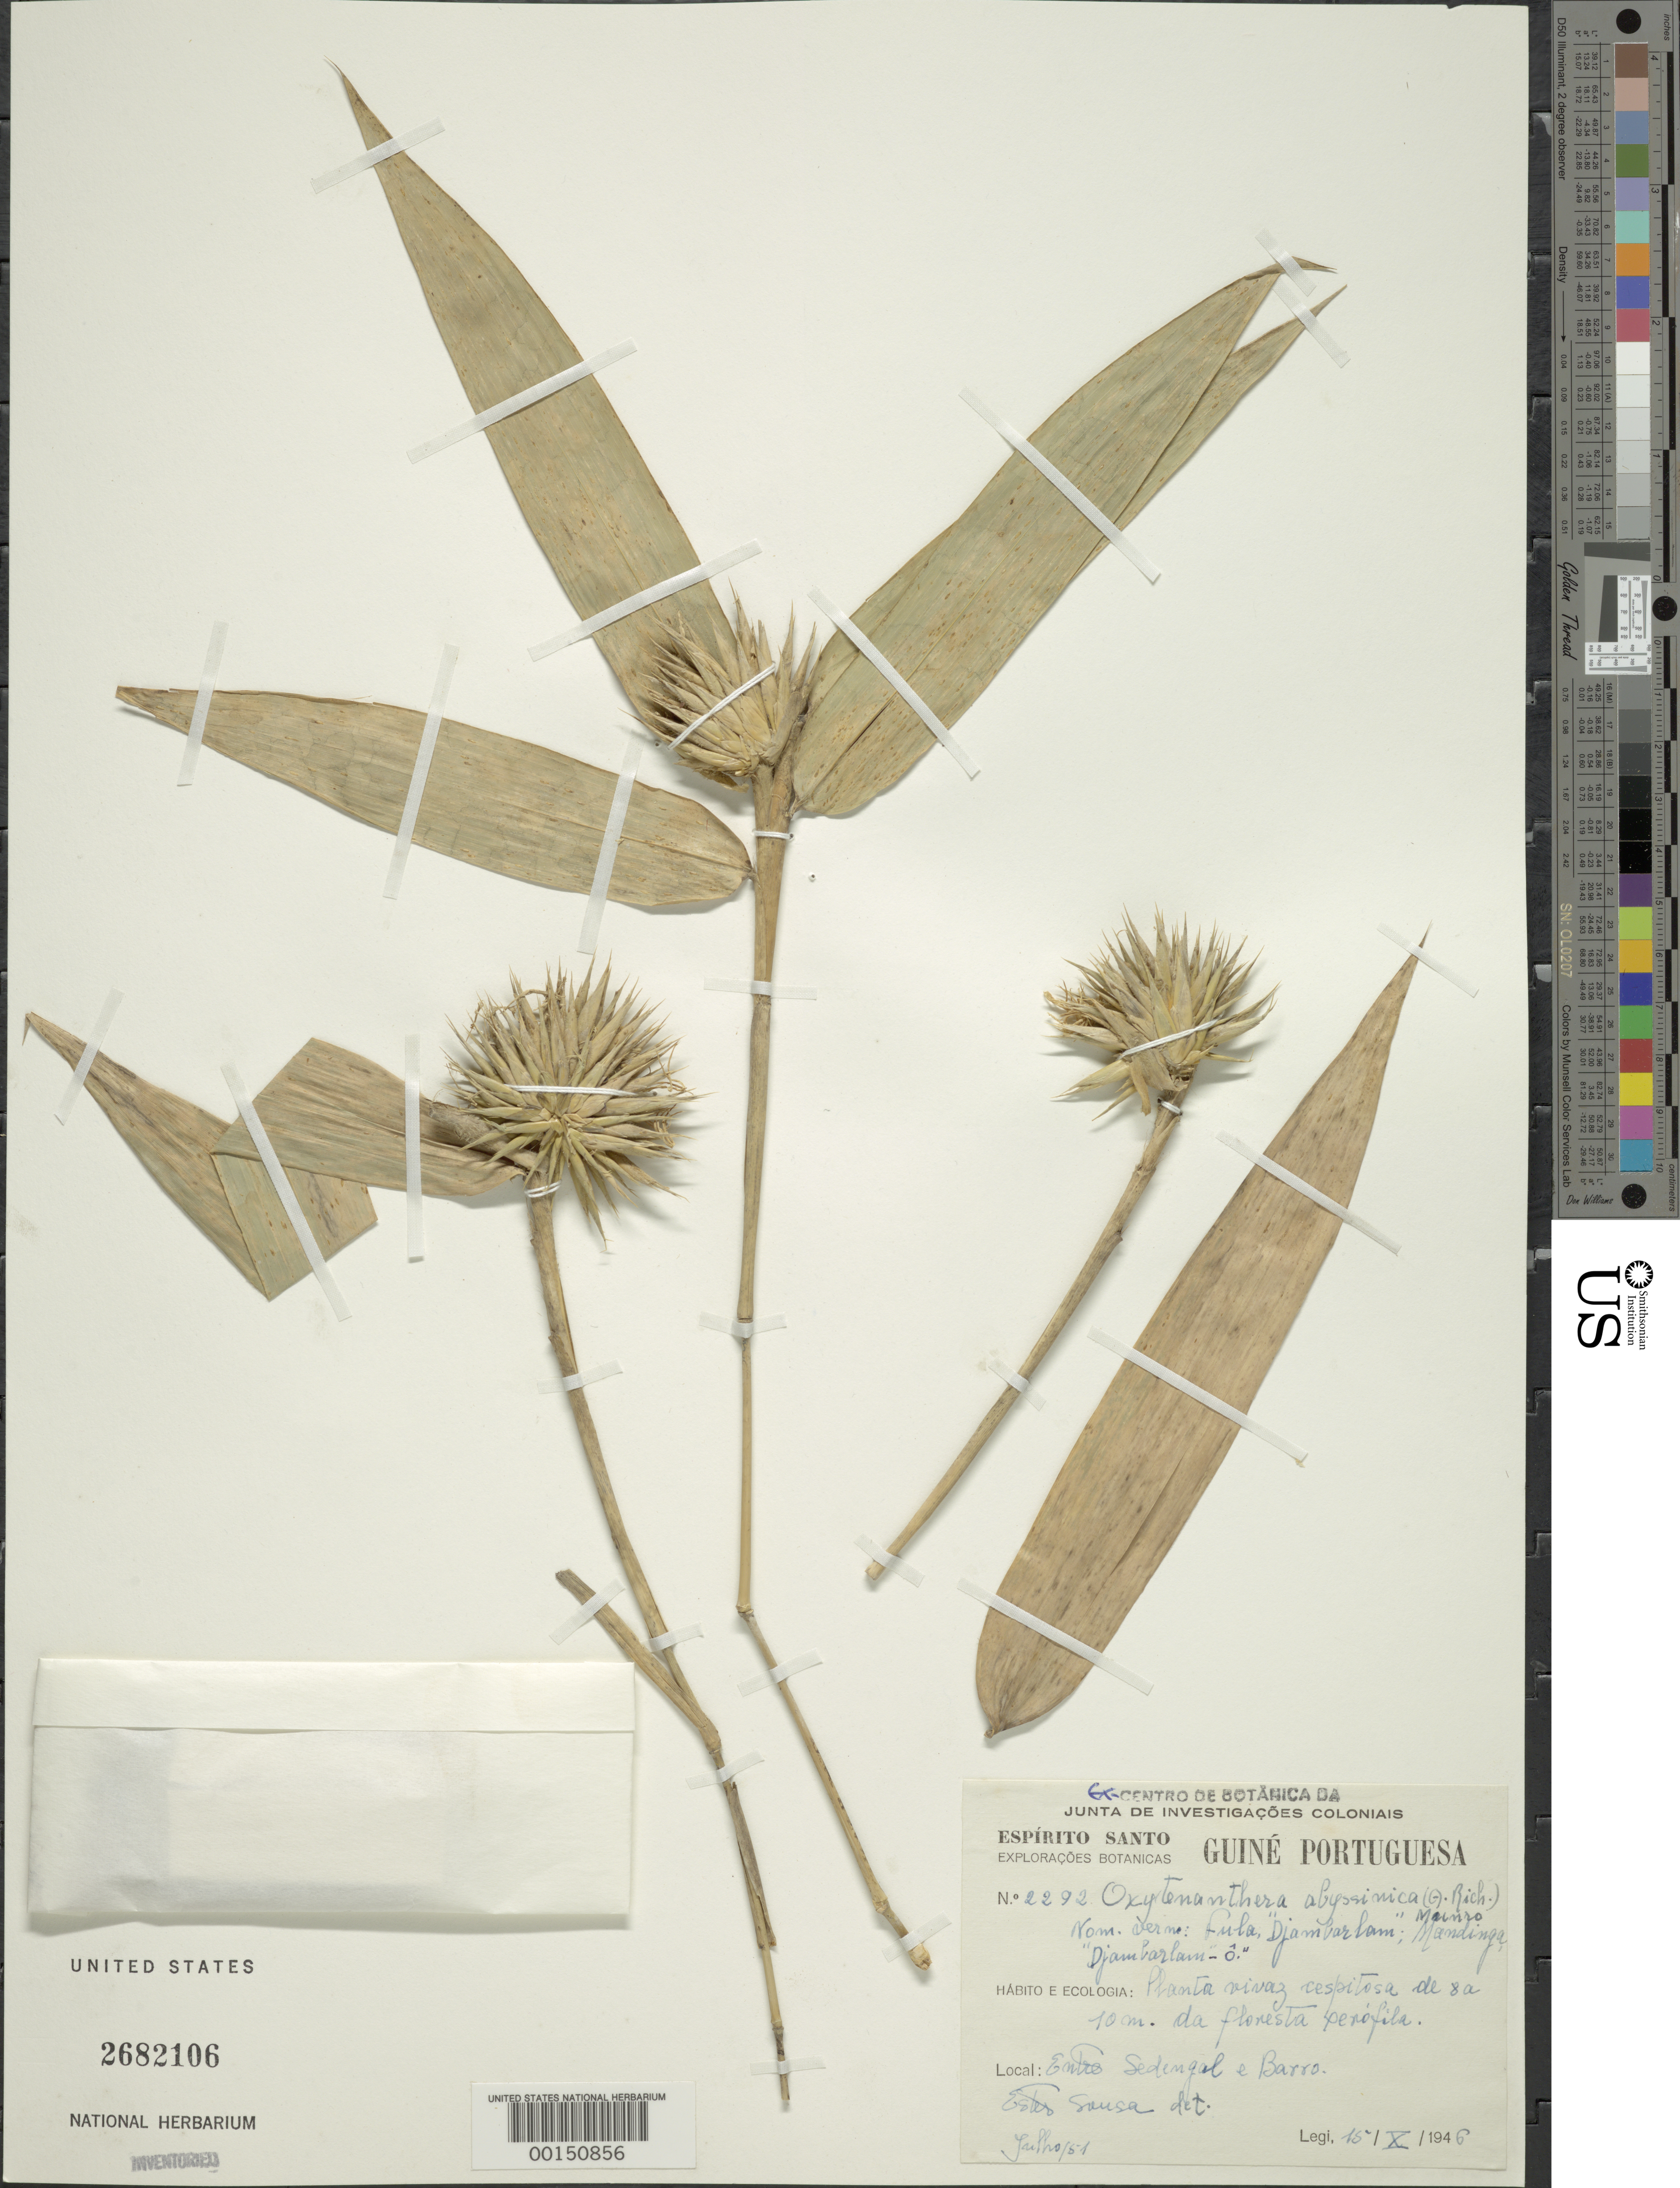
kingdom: Plantae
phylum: Tracheophyta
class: Liliopsida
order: Poales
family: Poaceae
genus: Oxytenanthera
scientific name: Oxytenanthera abyssinica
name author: (A. Rich.) Munro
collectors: -. Jailho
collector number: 51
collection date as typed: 15 Oct 1946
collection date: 1946-10-15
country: Guinea-Bissau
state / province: Cacheu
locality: Entre Sedengal e Barro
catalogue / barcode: US 2682106